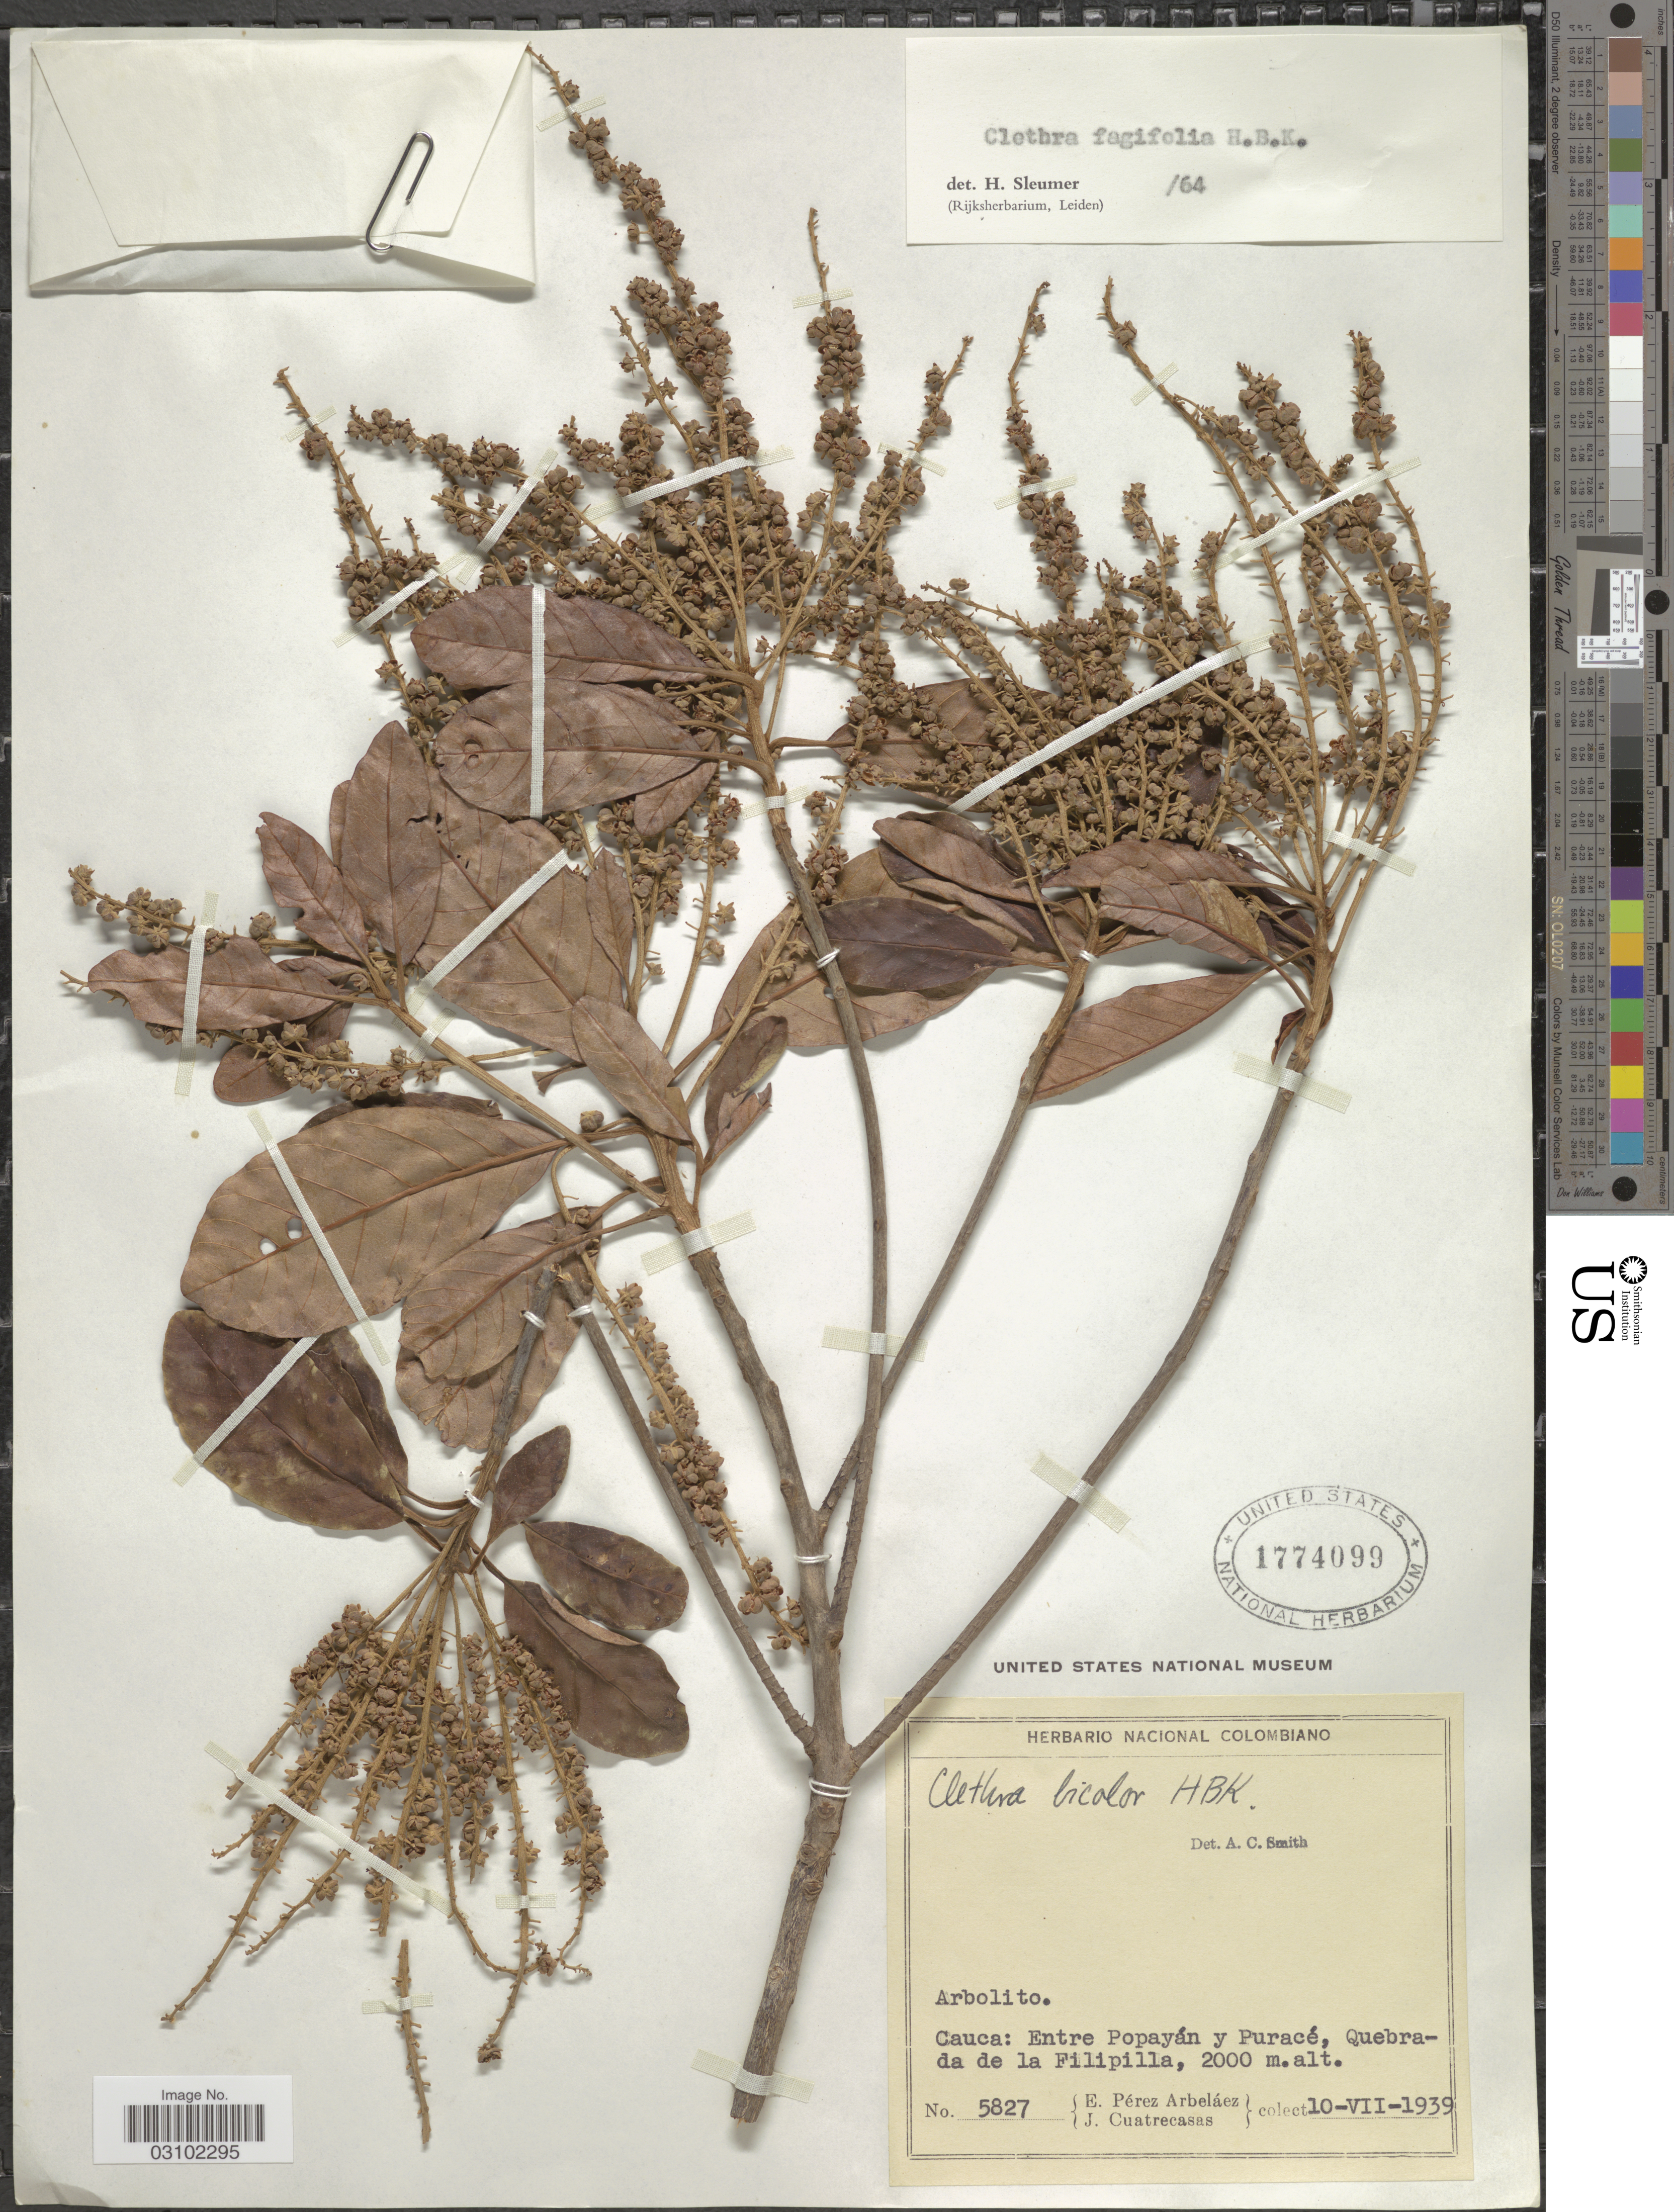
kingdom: Plantae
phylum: Tracheophyta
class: Magnoliopsida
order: Ericales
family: Clethraceae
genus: Clethra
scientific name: Clethra fagifolia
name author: Kunth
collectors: E. Pérez Arbeláez & J. Cuatrecasas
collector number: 5827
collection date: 1939-07-10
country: Colombia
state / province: Cauca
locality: Entre Popayán y Puracé, Quebrada de la Filipilla.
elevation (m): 2000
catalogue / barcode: US 1774099